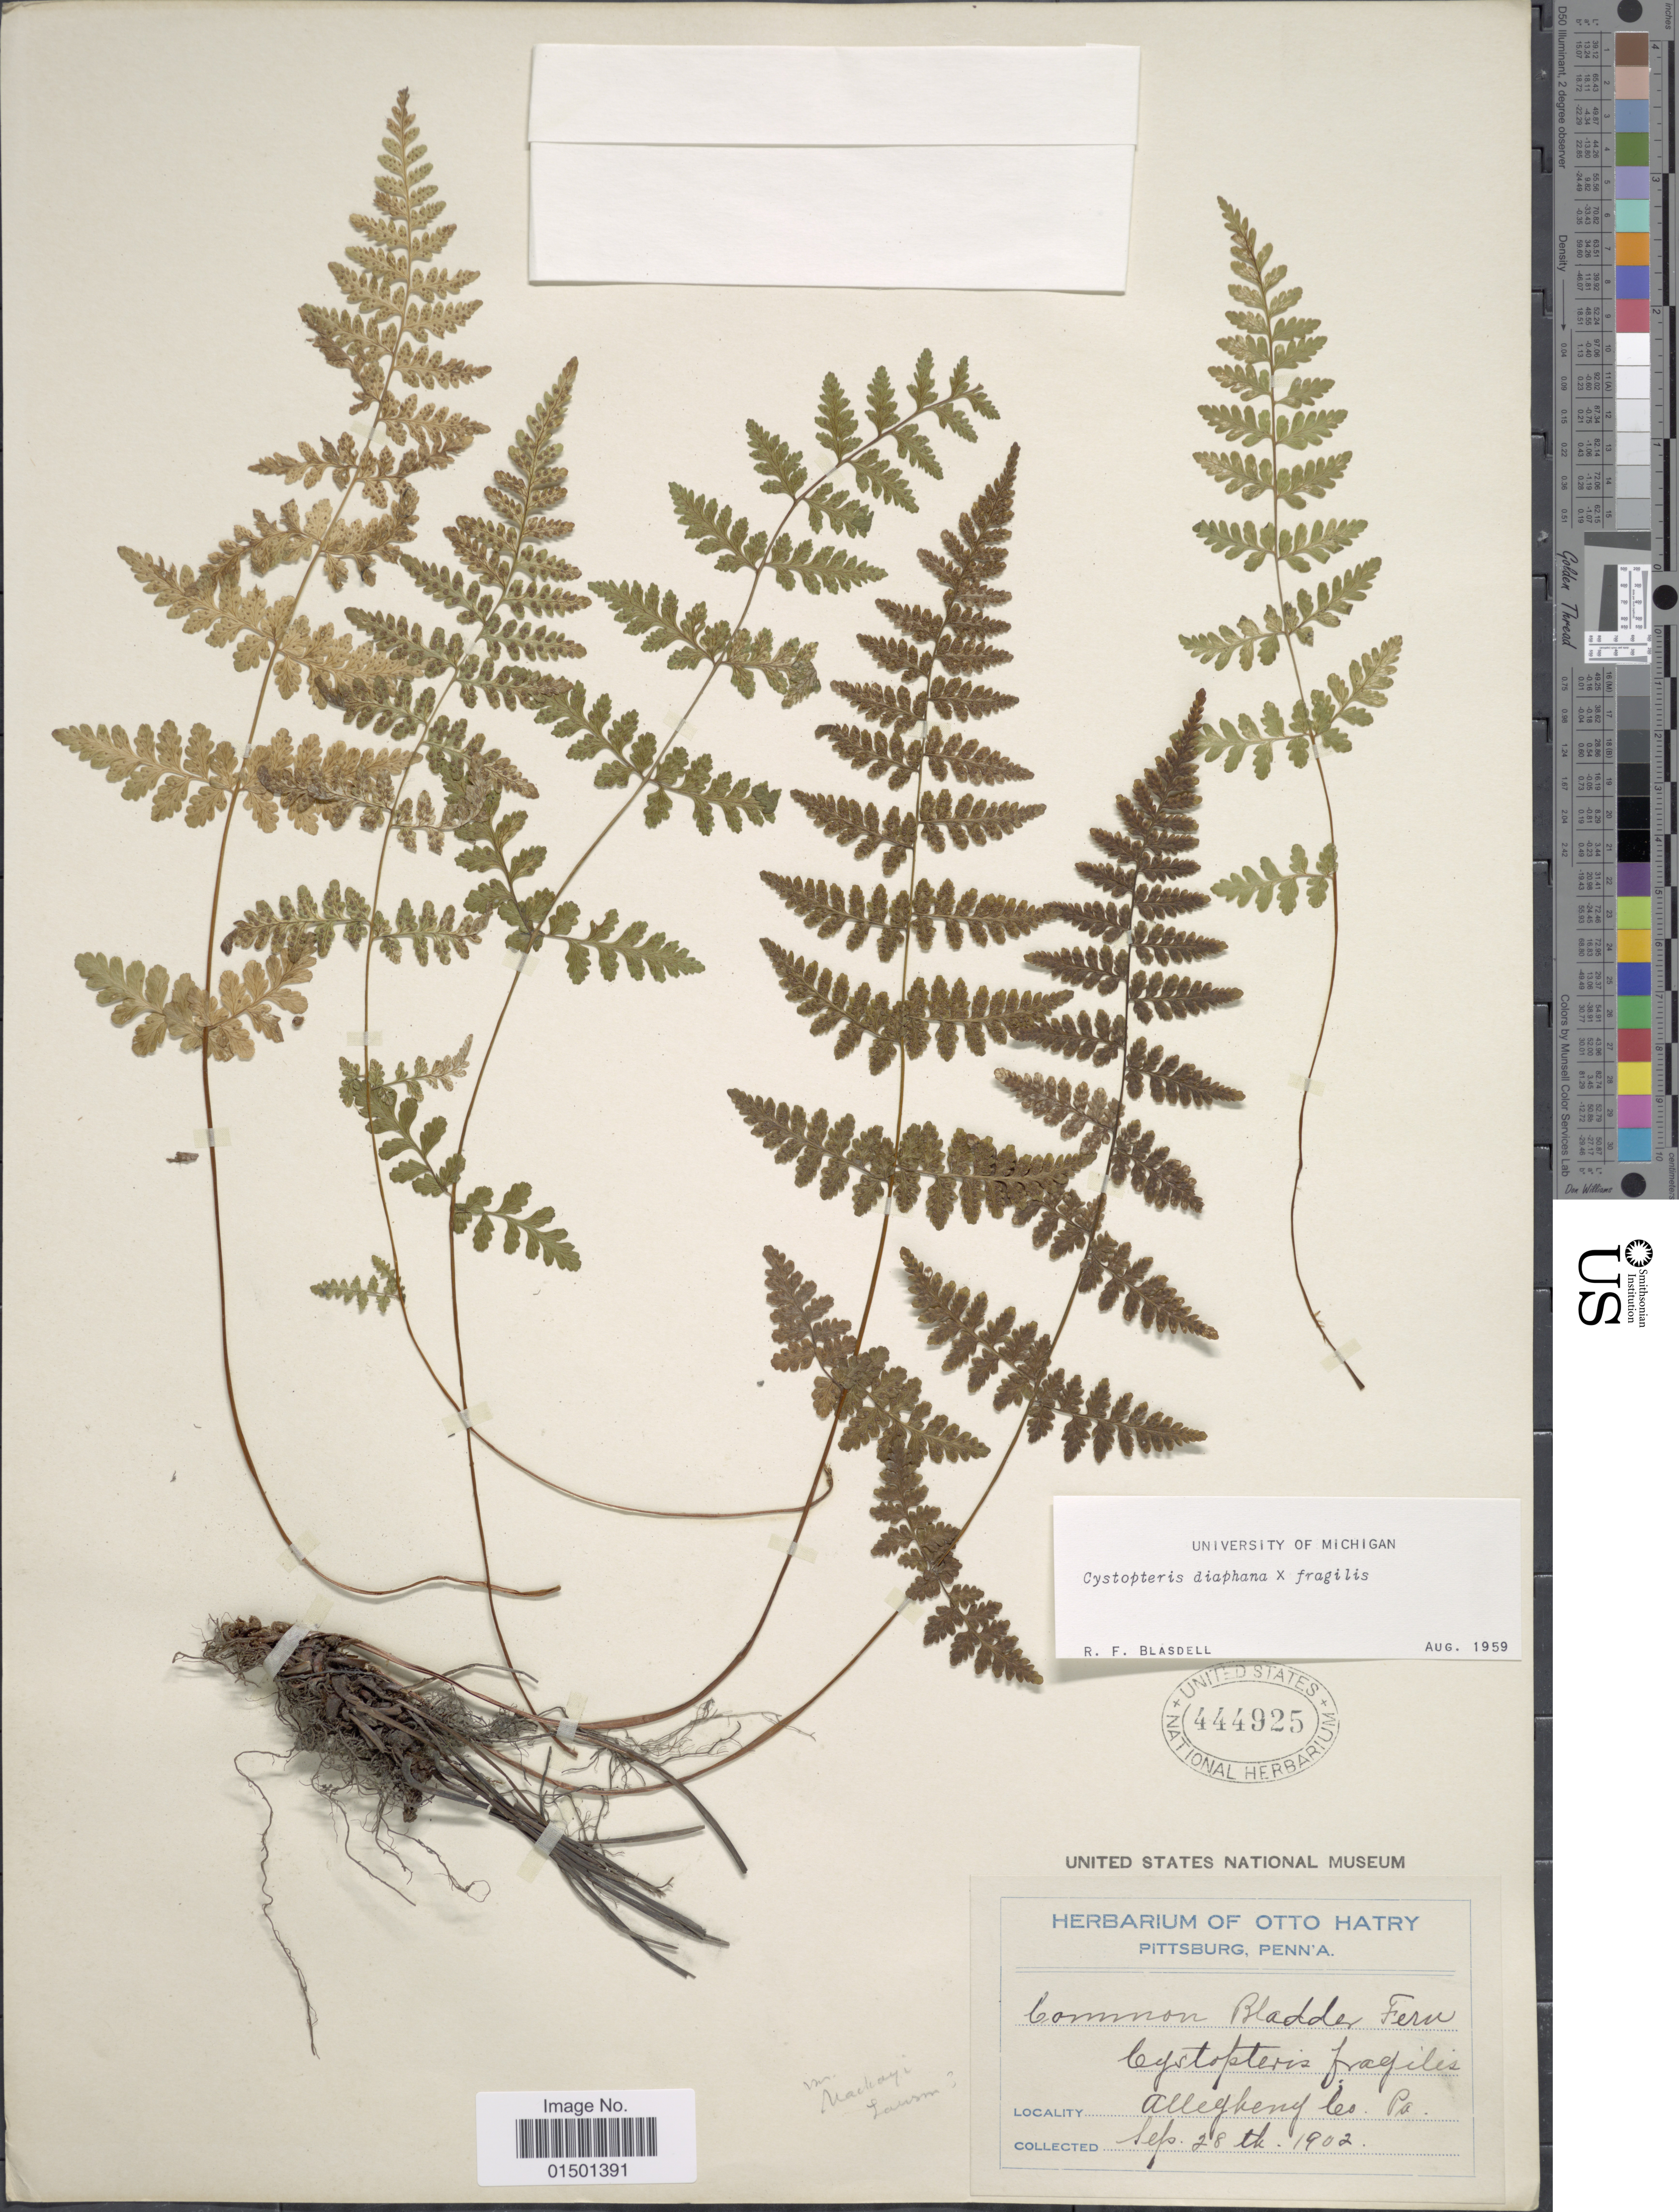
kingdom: Plantae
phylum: Tracheophyta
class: Polypodiopsida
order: Polypodiales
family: Cystopteridaceae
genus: Cystopteris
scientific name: Cystopteris diaphana x C. fragilis (L.) Bernh.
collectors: ex herb. Otto Hatry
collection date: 1902-09-28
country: United States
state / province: Pennsylvania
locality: Allegheny Co.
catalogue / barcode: US 4444925